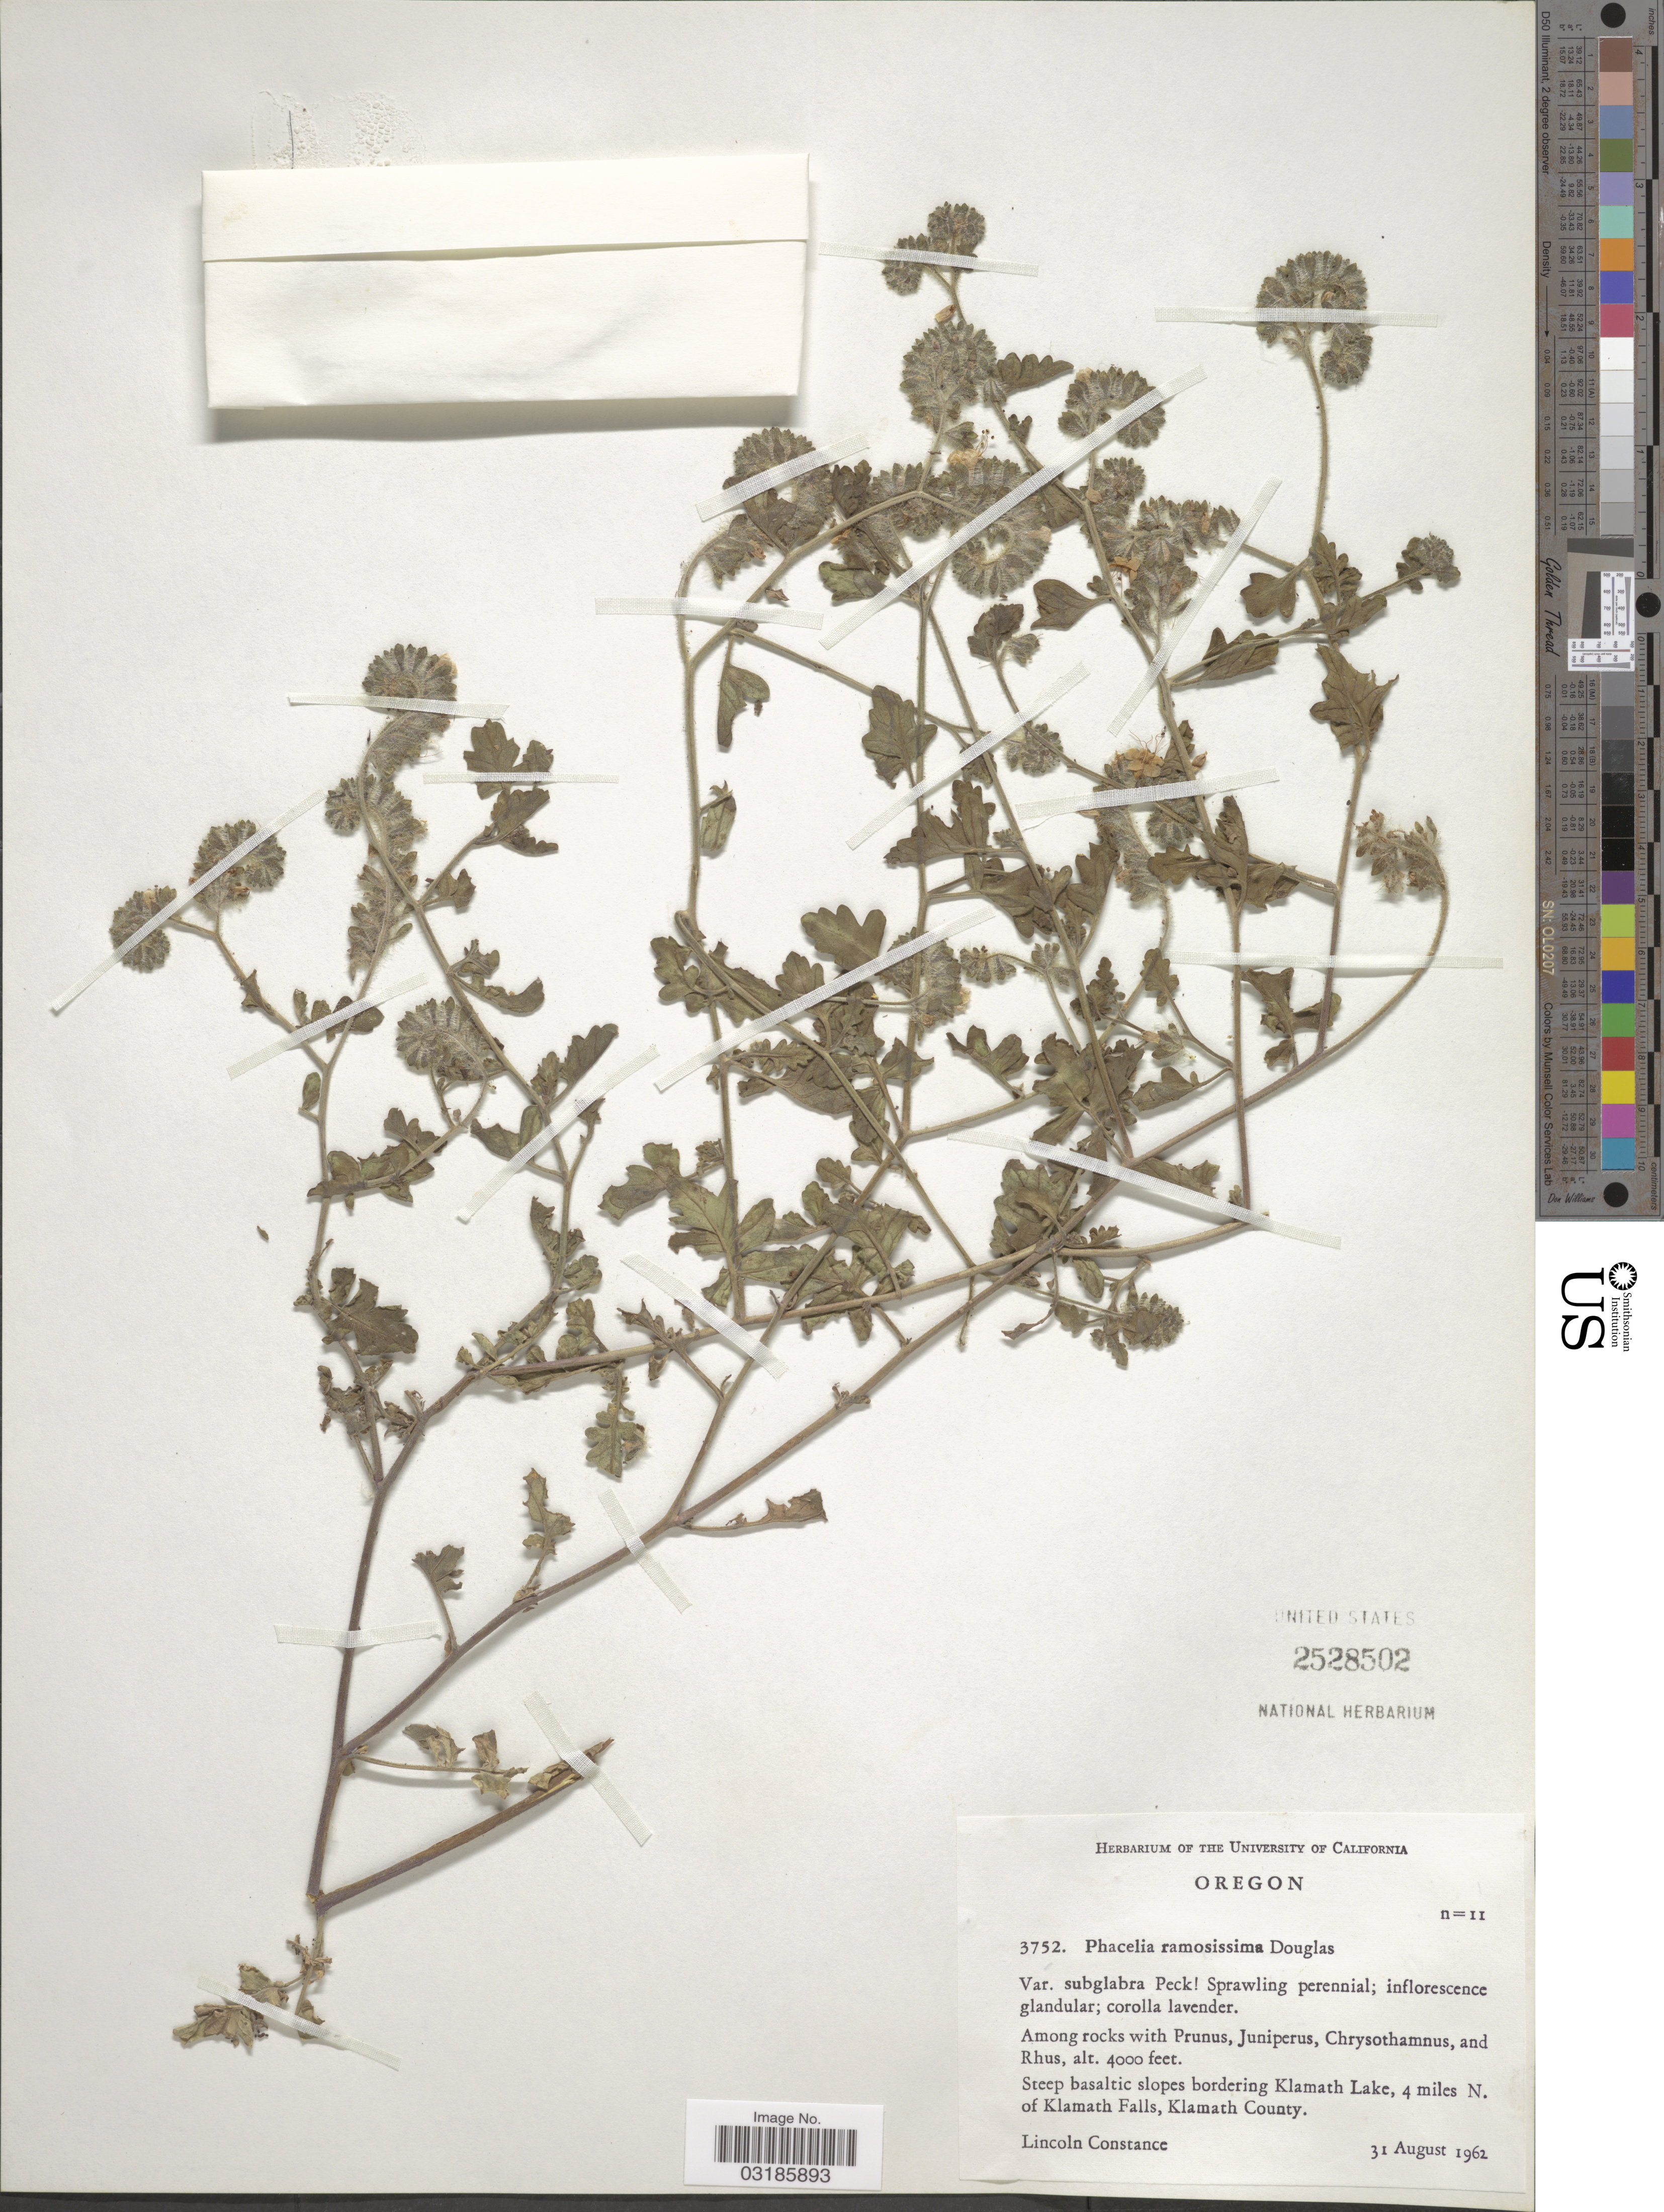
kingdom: Plantae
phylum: Tracheophyta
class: Magnoliopsida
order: Boraginales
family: Hydrophyllaceae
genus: Phacelia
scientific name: Phacelia ramosissima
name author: Douglas ex Lehm.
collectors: L. Constance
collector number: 3752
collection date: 1962-08-31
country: United States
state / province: Oregon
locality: Steep basaltic slopes bordering Klamath Lake, 4 miles N. of Klamath Falls, Klamath County.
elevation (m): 1219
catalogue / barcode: US 2528502